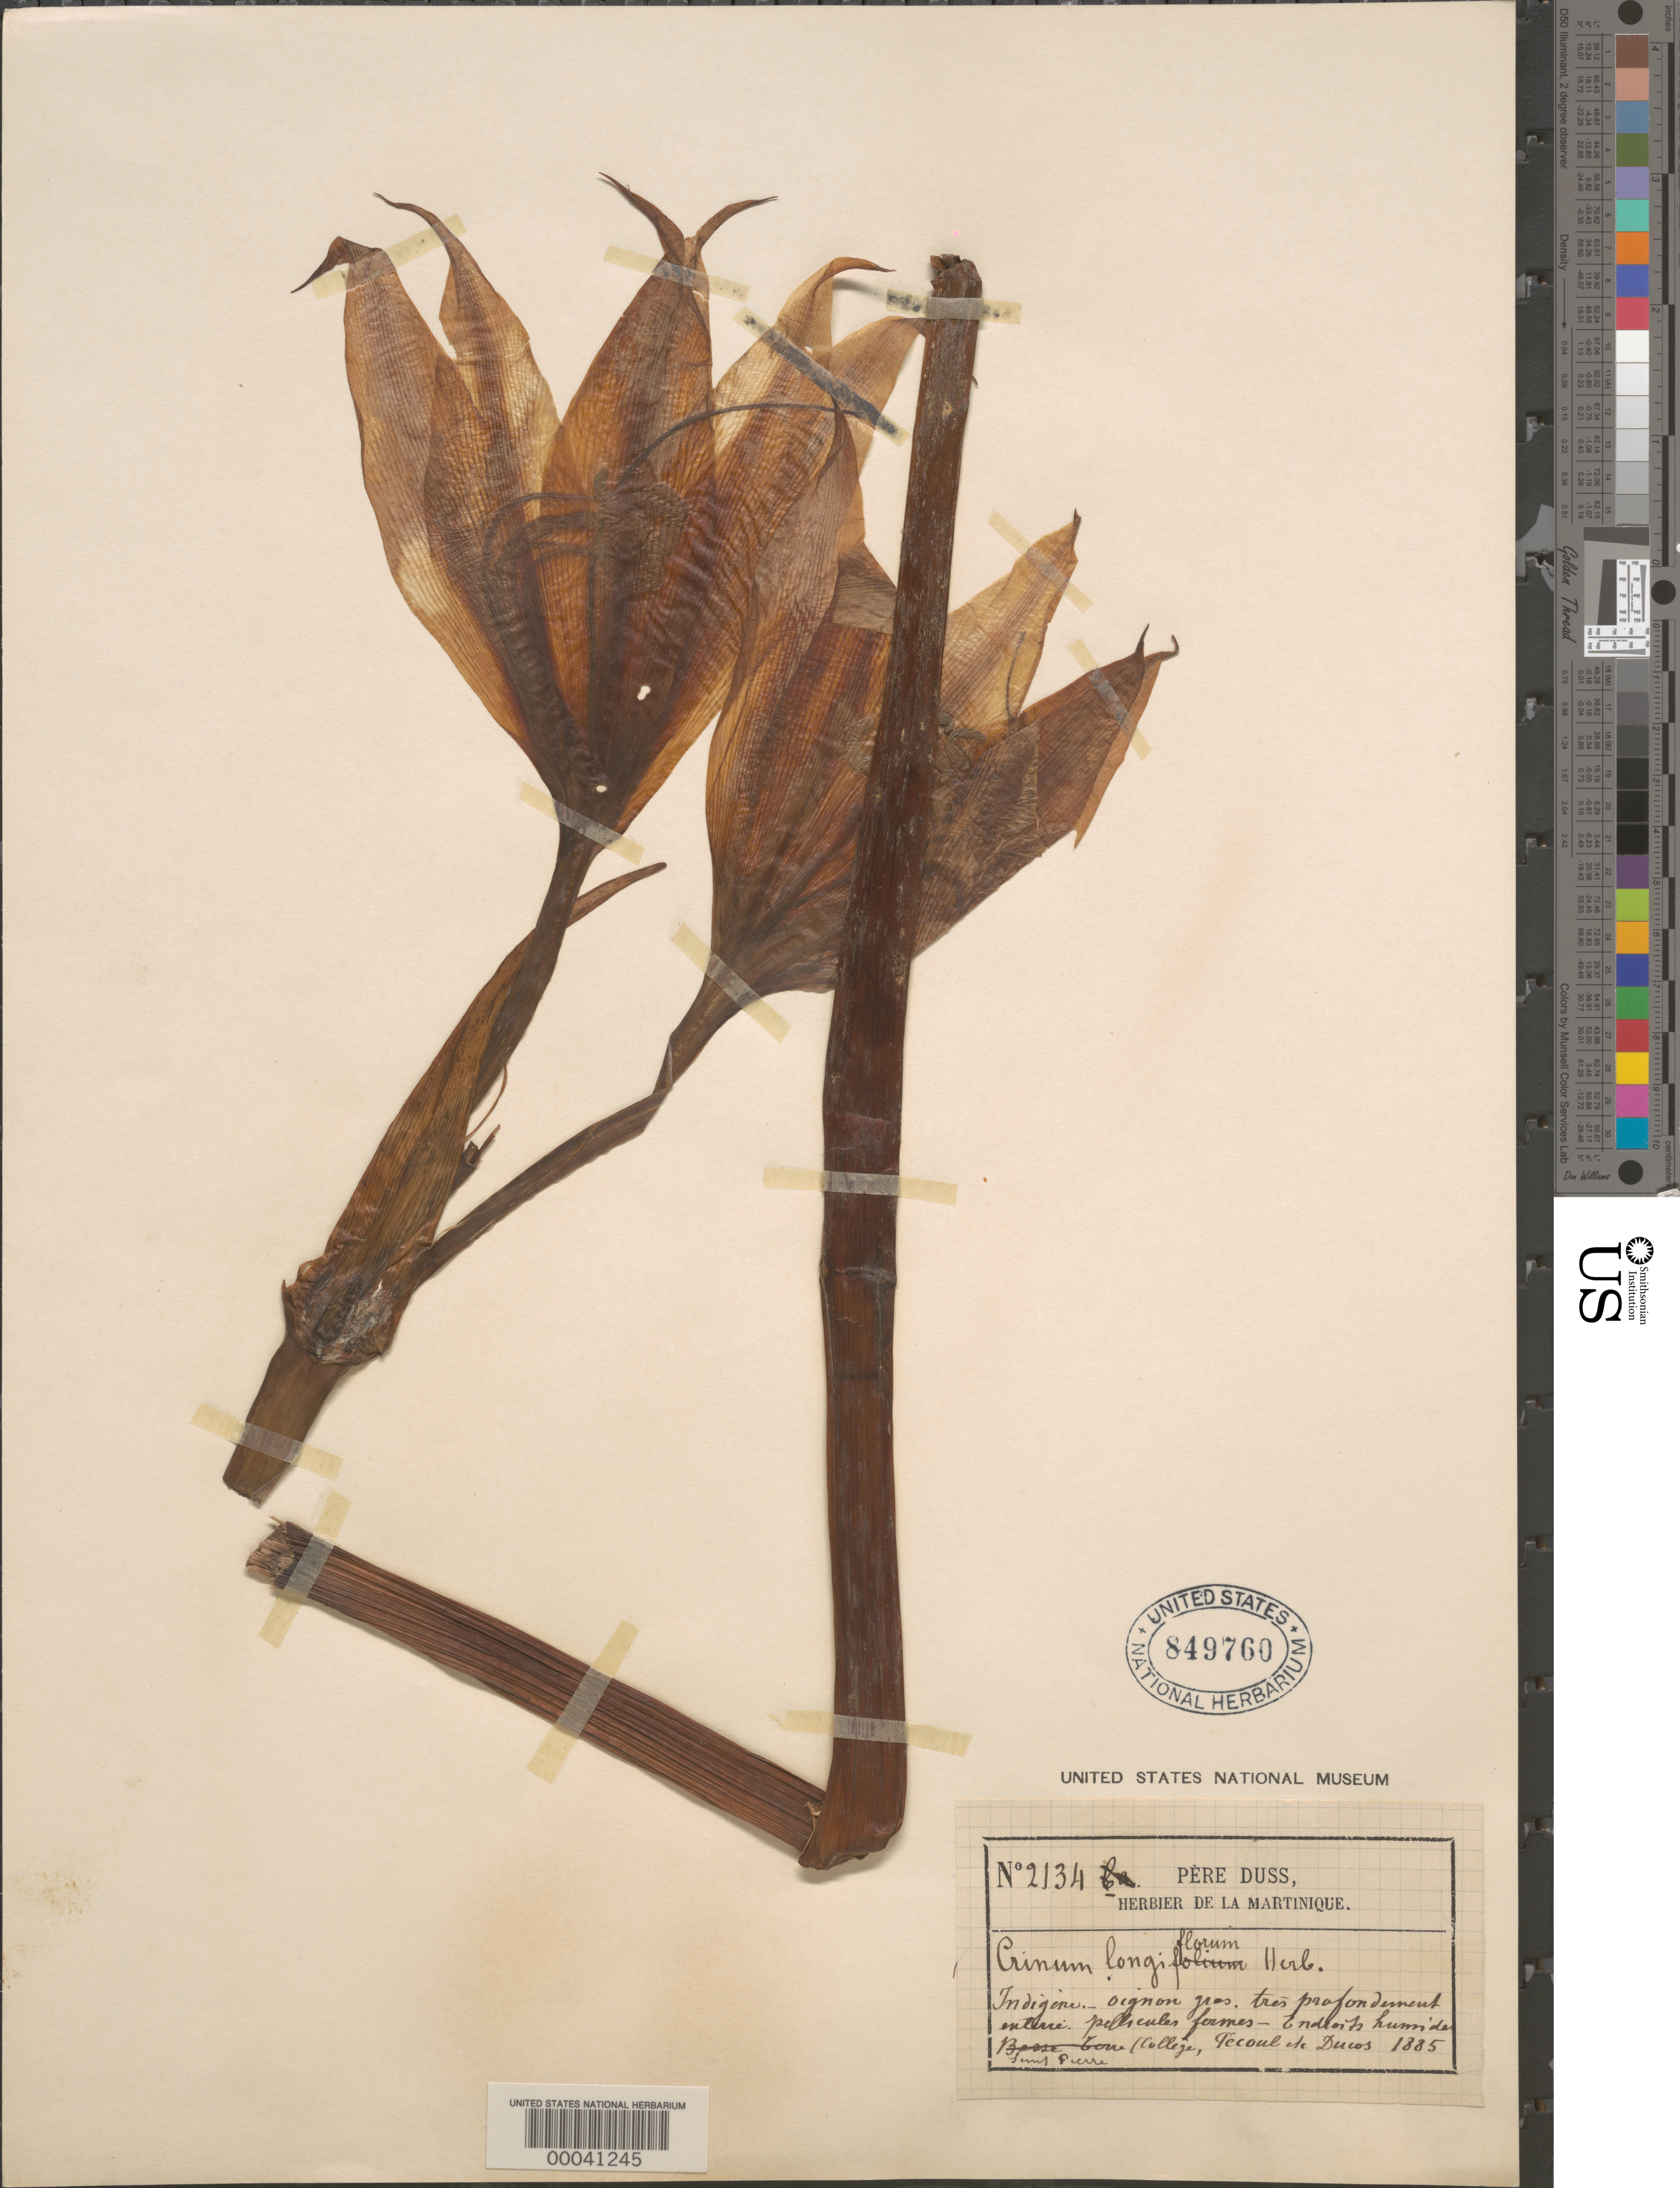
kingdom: Plantae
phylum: Tracheophyta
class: Liliopsida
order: Asparagales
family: Amaryllidaceae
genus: Crinum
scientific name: Crinum longiflorum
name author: Herb.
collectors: Père Duss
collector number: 2134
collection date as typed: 1885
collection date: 1885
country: Martinique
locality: Saint pierre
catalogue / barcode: US 849760